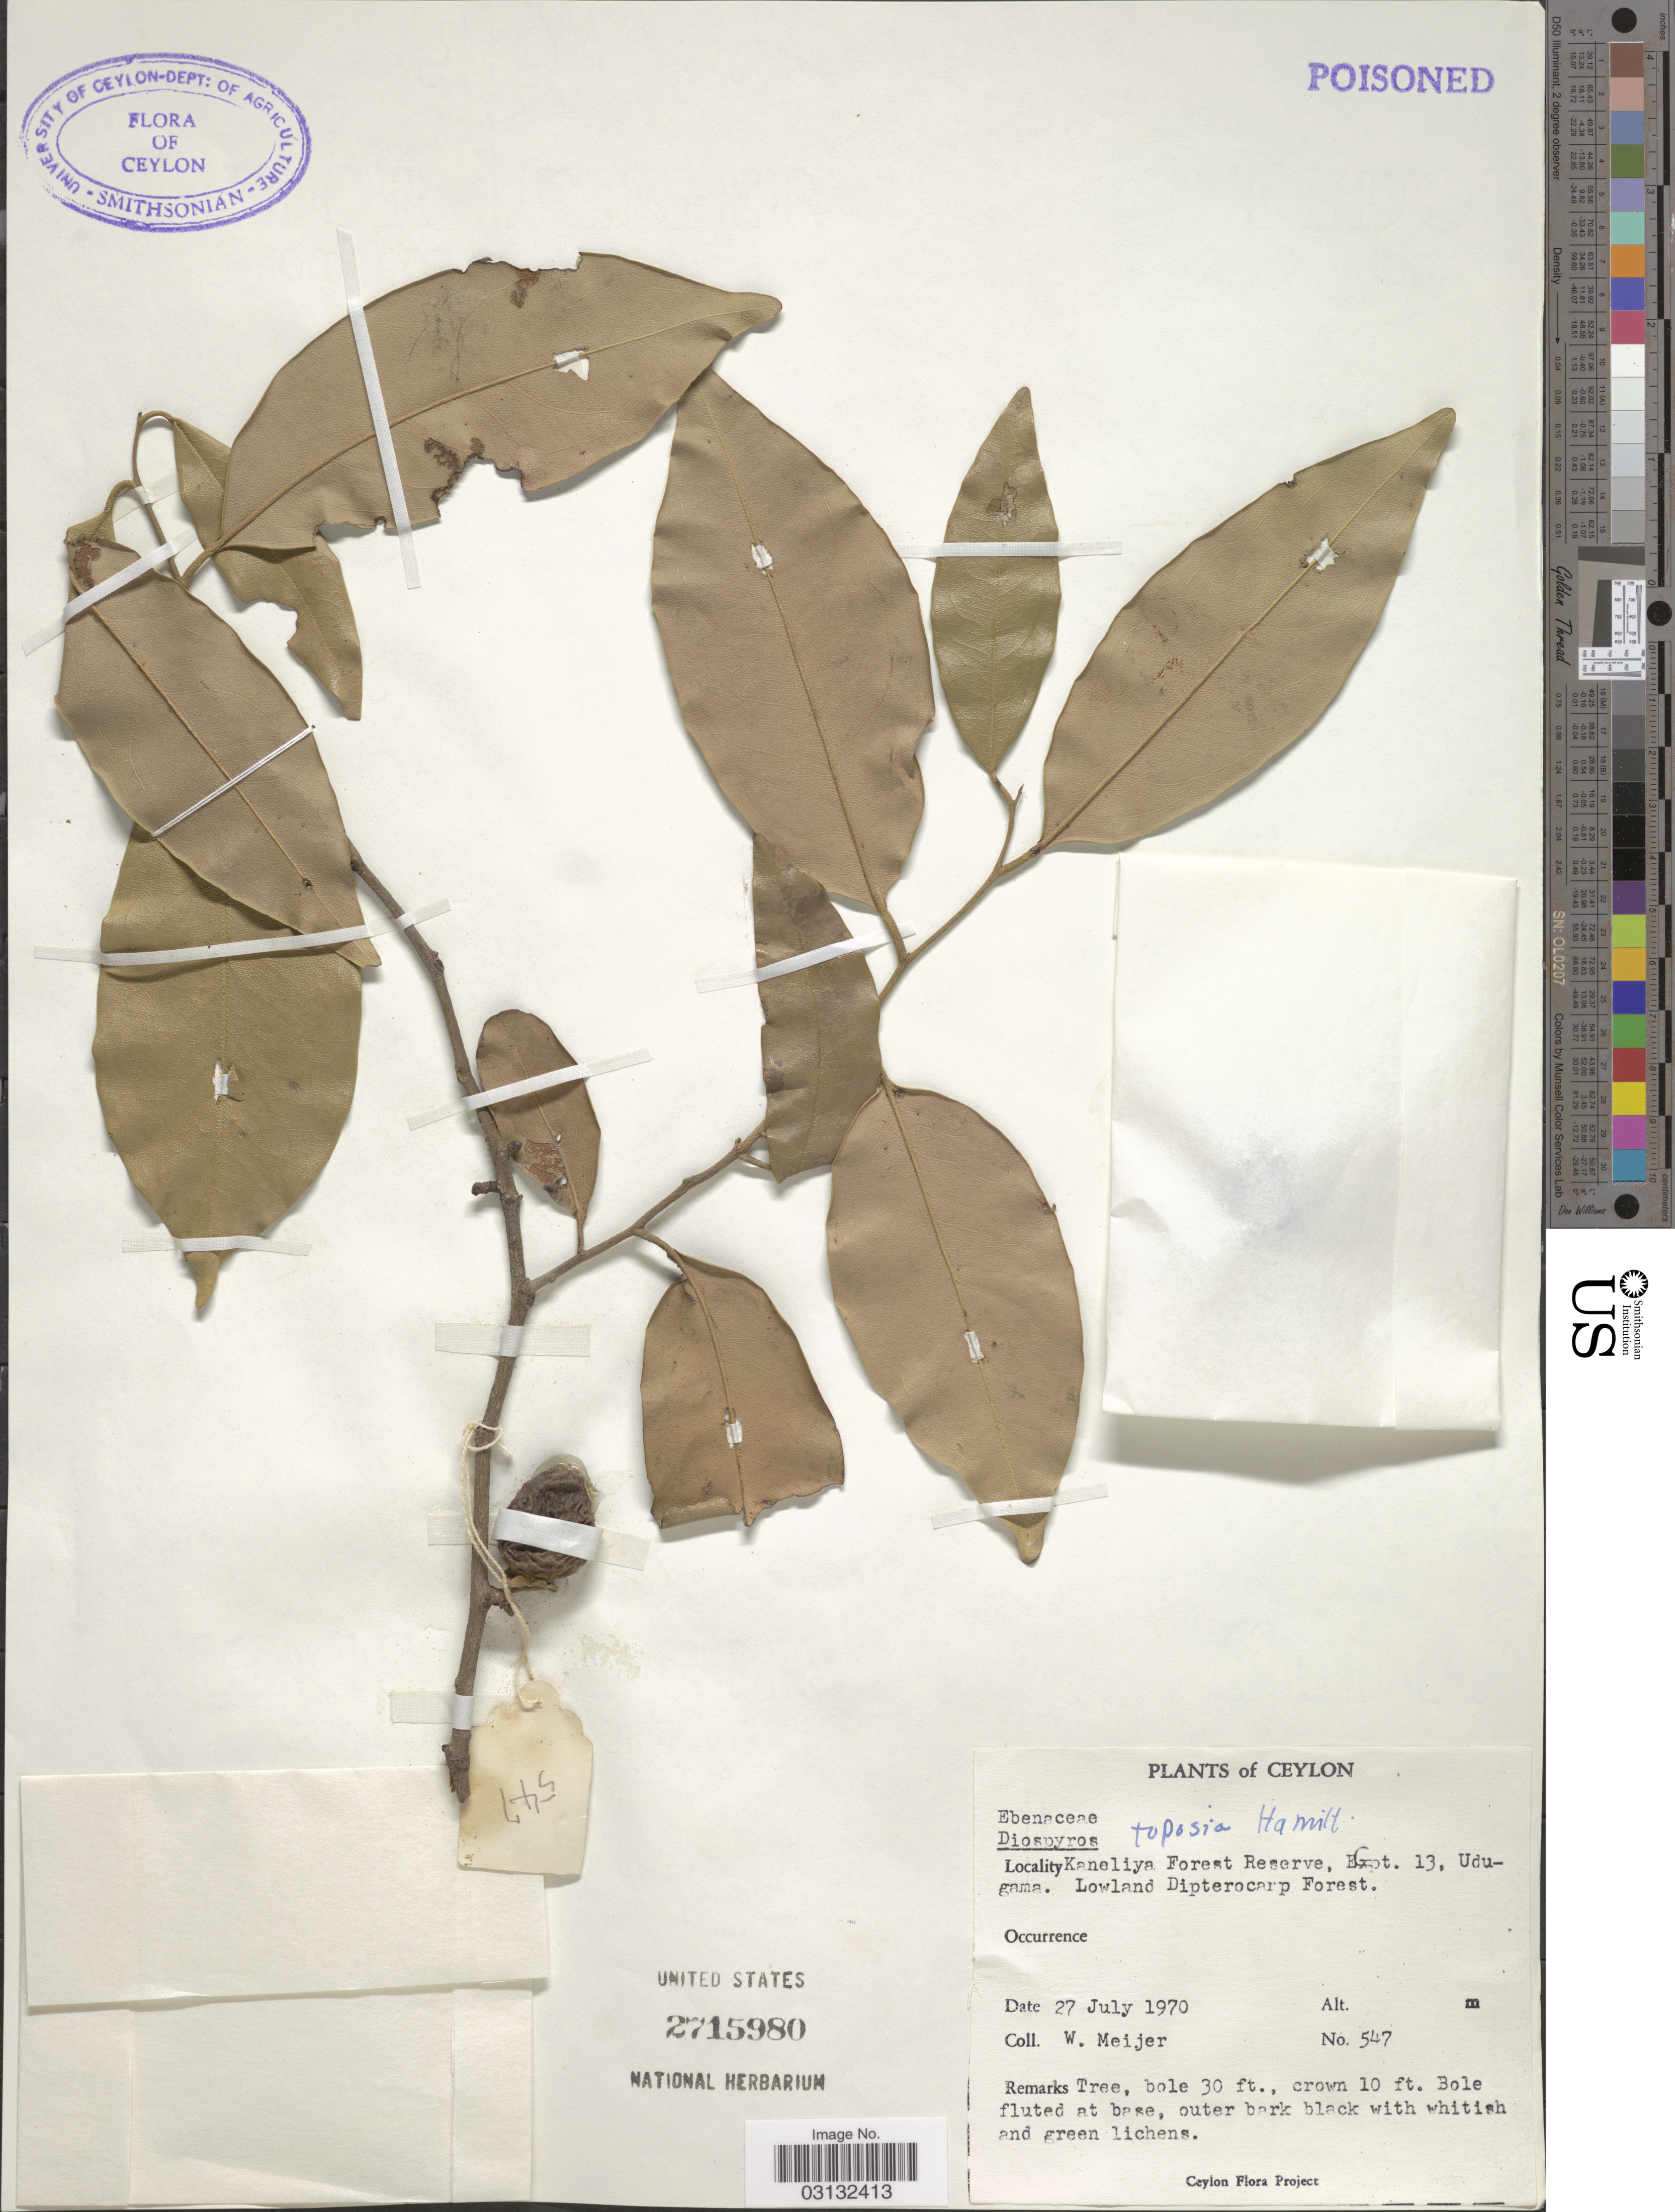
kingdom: Plantae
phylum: Tracheophyta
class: Magnoliopsida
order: Ericales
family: Ebenaceae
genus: Diospyros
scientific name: Diospyros toposia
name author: Buch.-Ham.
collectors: W. Meijer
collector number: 547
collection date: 1970-07-27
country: Sri Lanka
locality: Ceylon. Kaneliya Forest Reserve, Expt. 13, Udugama.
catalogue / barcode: US 2715980